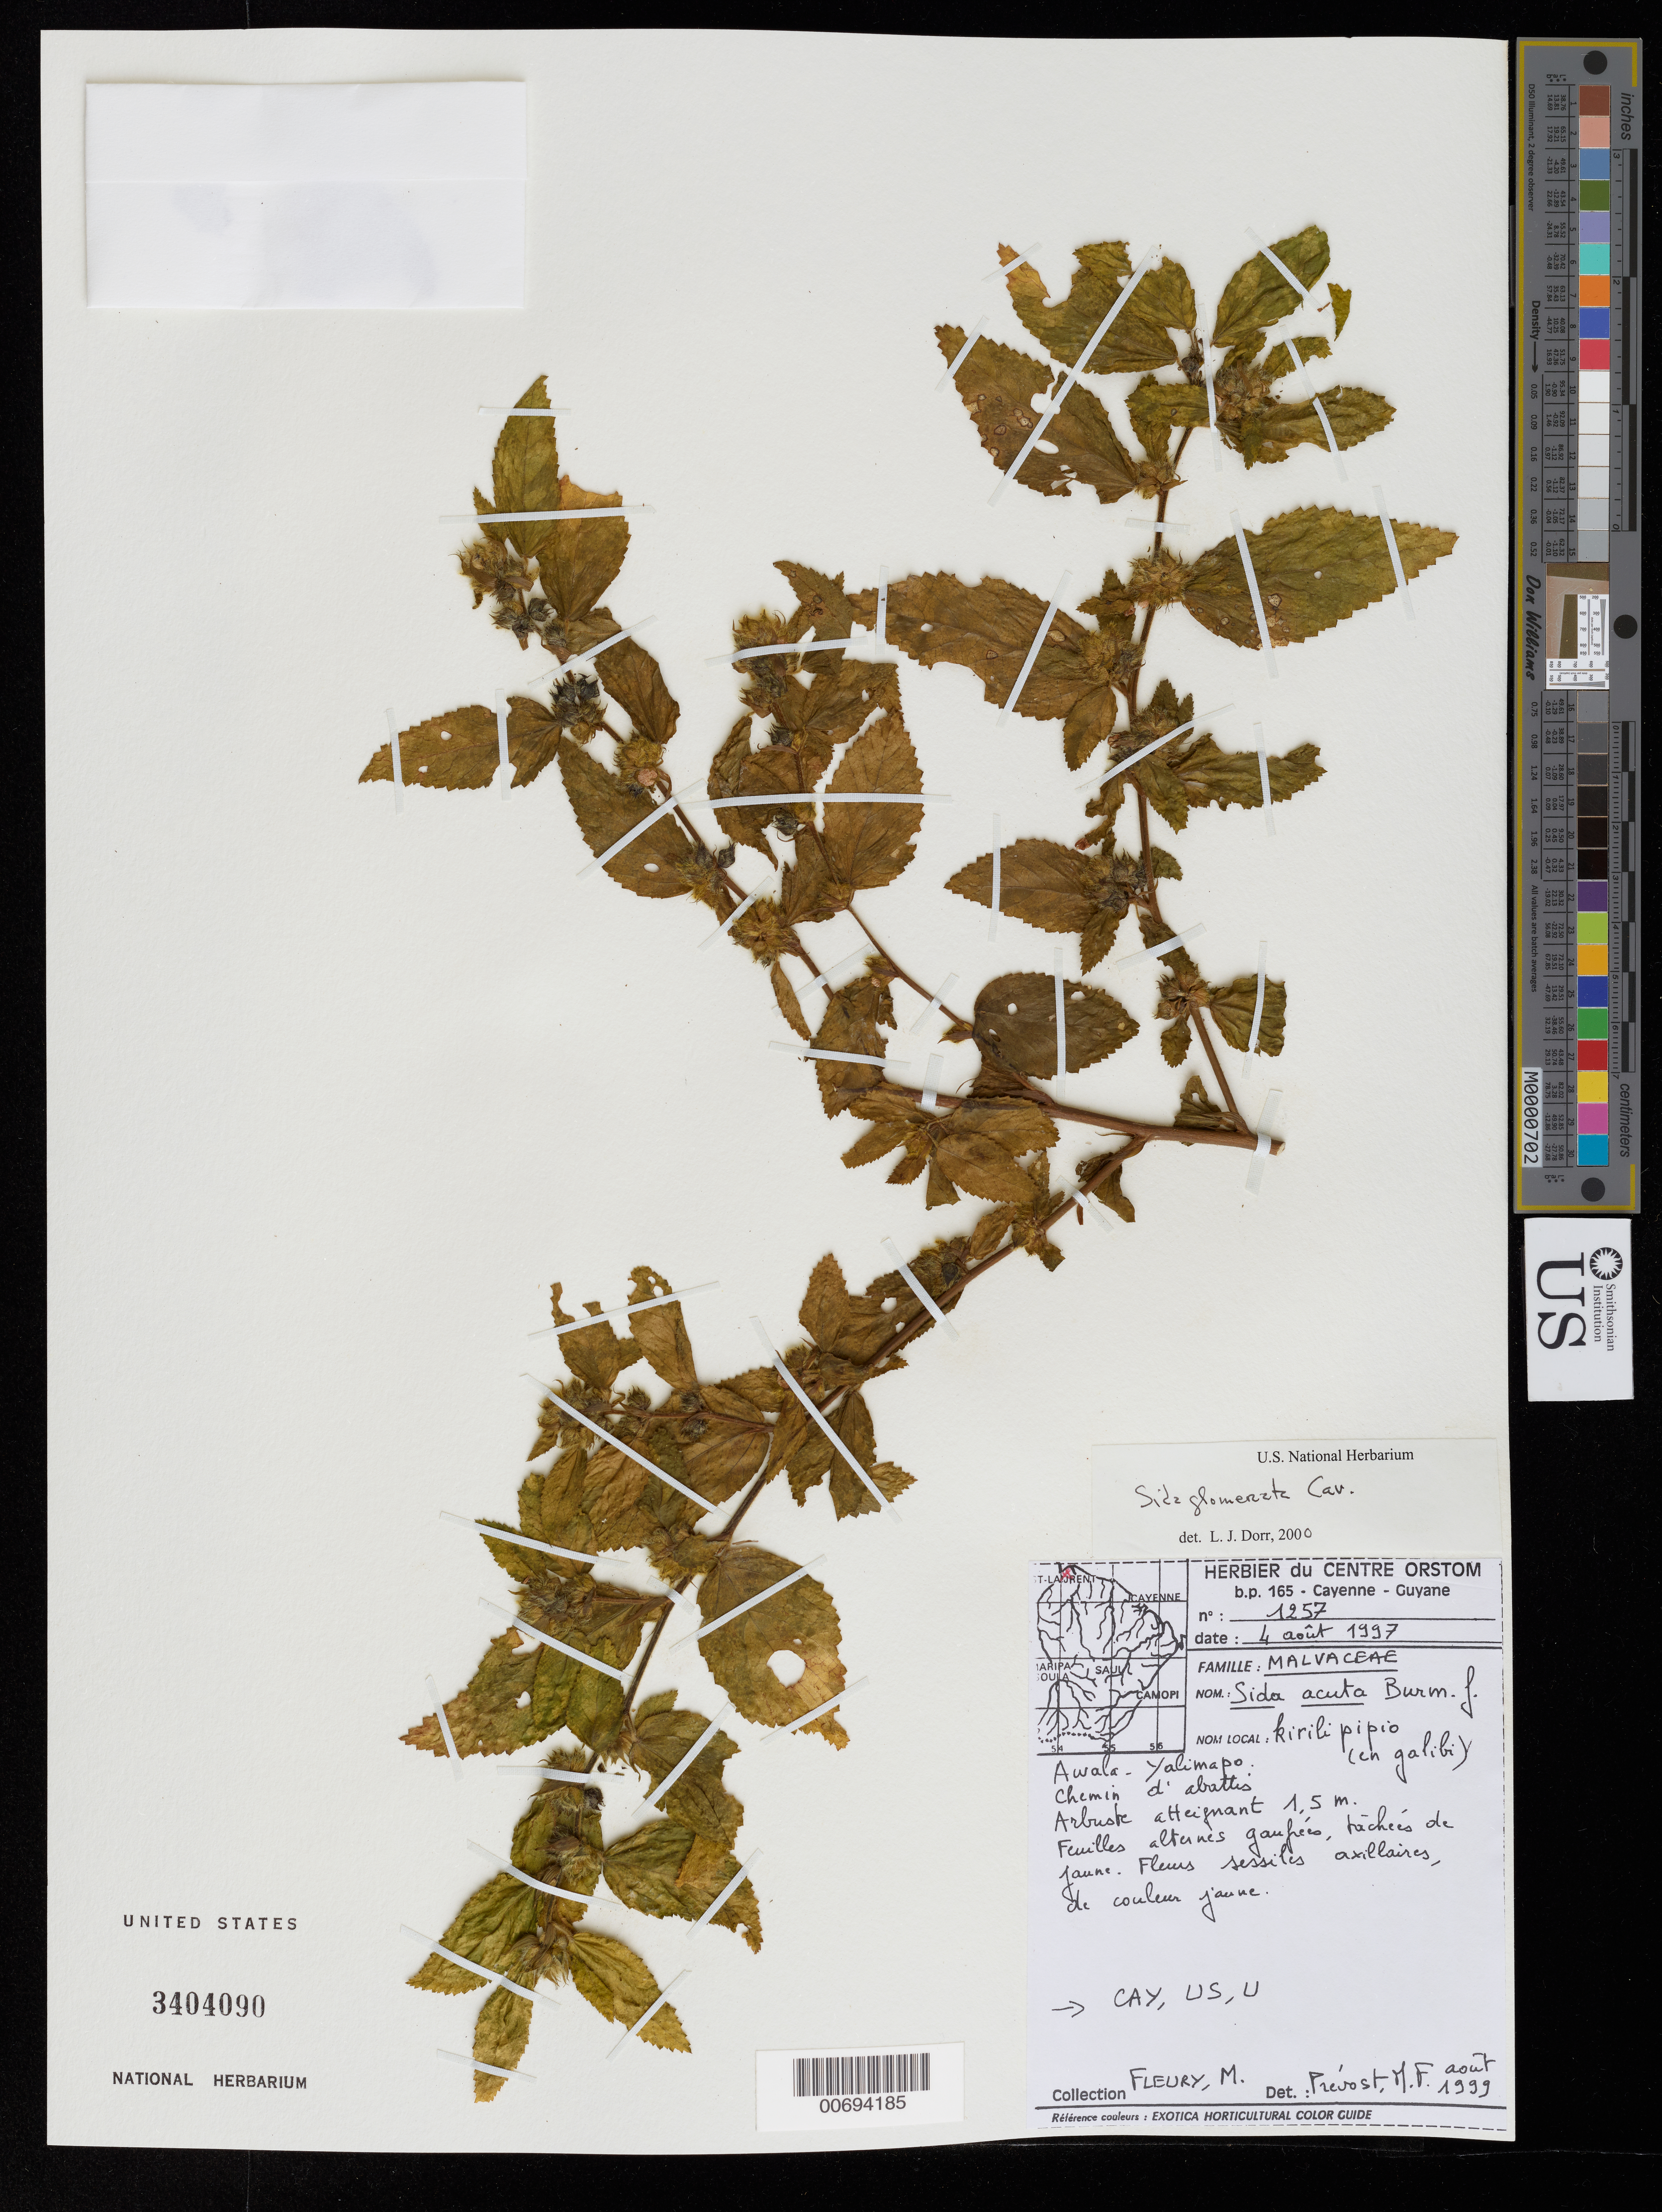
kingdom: Plantae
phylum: Tracheophyta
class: Magnoliopsida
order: Malvales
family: Malvaceae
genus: Sida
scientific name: Sida acuta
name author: Burm. f.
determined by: Prévost, M.-F.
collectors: M. Fleury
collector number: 1257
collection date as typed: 4-Aug-97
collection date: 1997-08-04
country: French Guiana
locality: Awala-Yalimapo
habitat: Along path in clearing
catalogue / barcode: US 3404090